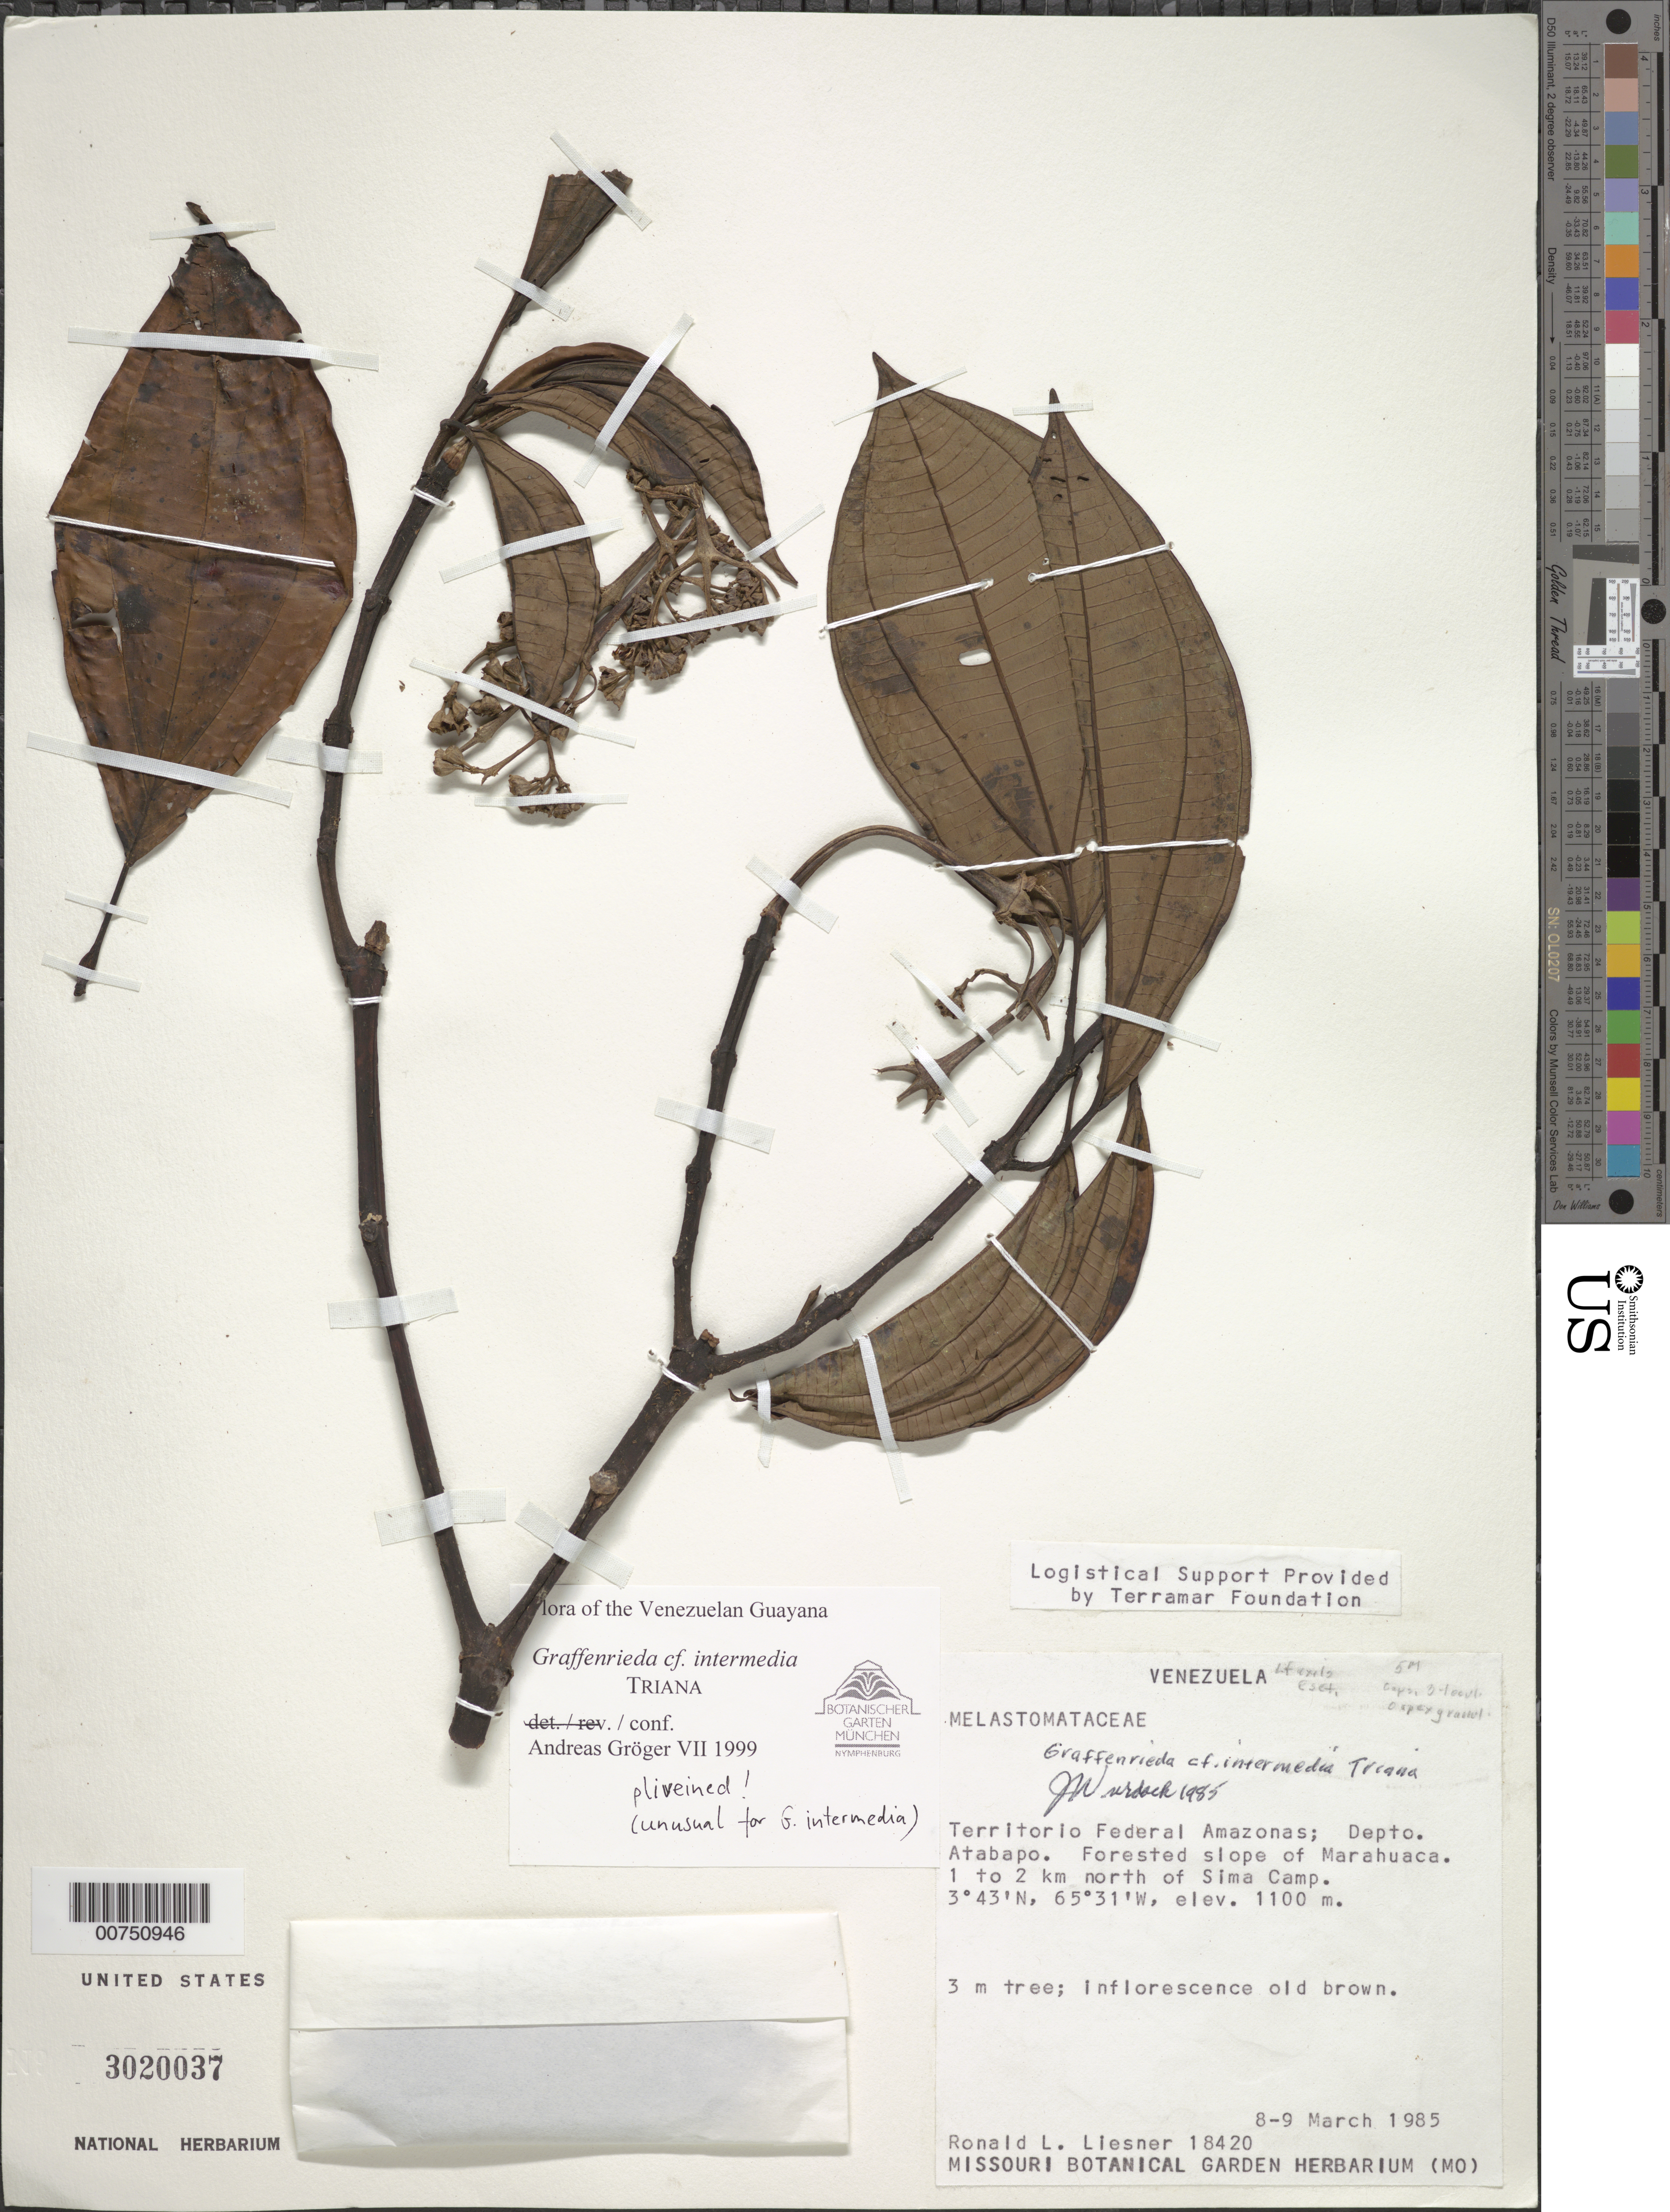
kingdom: Plantae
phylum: Tracheophyta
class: Magnoliopsida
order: Myrtales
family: Melastomataceae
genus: Graffenrieda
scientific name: Graffenrieda intermedia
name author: Triana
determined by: Gröger, A.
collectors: R. L. Liesner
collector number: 18420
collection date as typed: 8-Mar-85 to 9-Mar-85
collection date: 1985-03-08/1985-03-09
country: Venezuela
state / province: Amazonas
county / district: Atabapo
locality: Marahuaca, slope, 1-2 km north of Sima Camp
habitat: Forested slope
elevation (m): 1100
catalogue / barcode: US 3020037